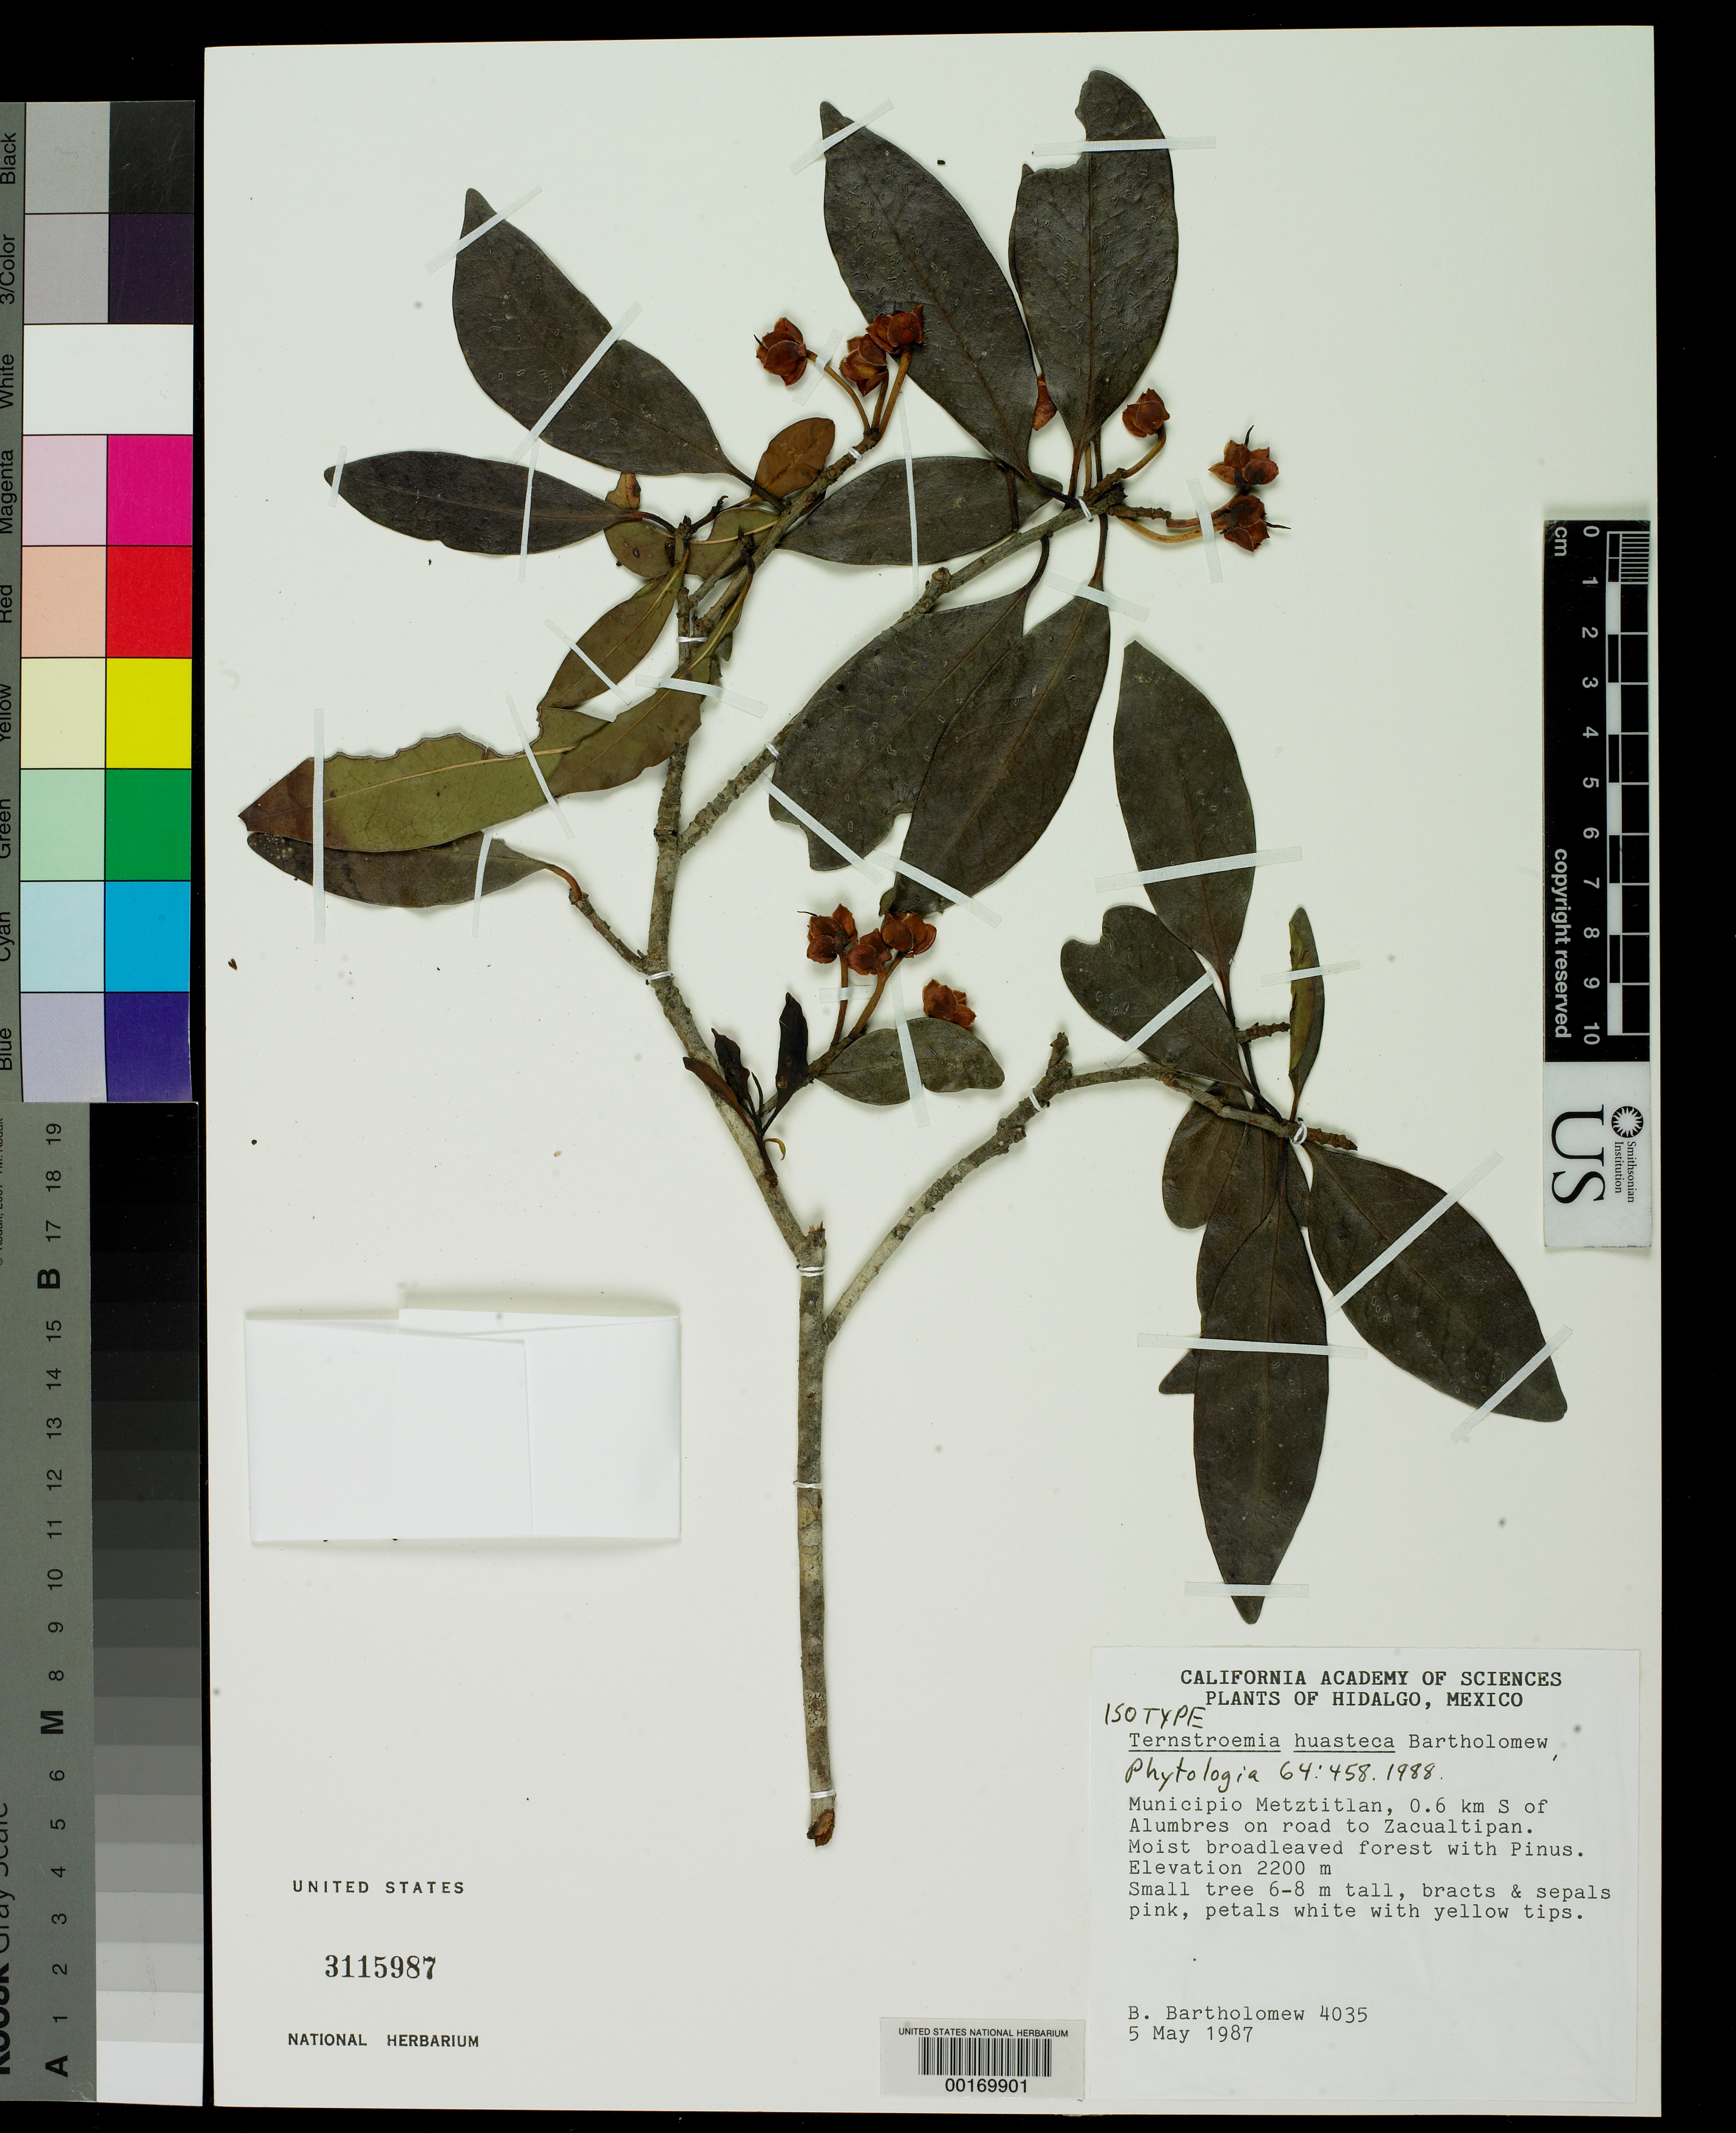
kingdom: Plantae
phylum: Tracheophyta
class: Magnoliopsida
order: Ericales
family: Pentaphylacaceae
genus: Ternstroemia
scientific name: Ternstroemia huasteca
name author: B.M. Barthol.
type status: Isotype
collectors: B. M. Bartholomew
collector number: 4035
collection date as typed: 05 May 1987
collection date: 1987-05-05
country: Mexico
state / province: Hidalgo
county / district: Metztitlán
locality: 0.6 km S of Alumbres on road to Zacualtipan.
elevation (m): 2200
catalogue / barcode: US 3115987